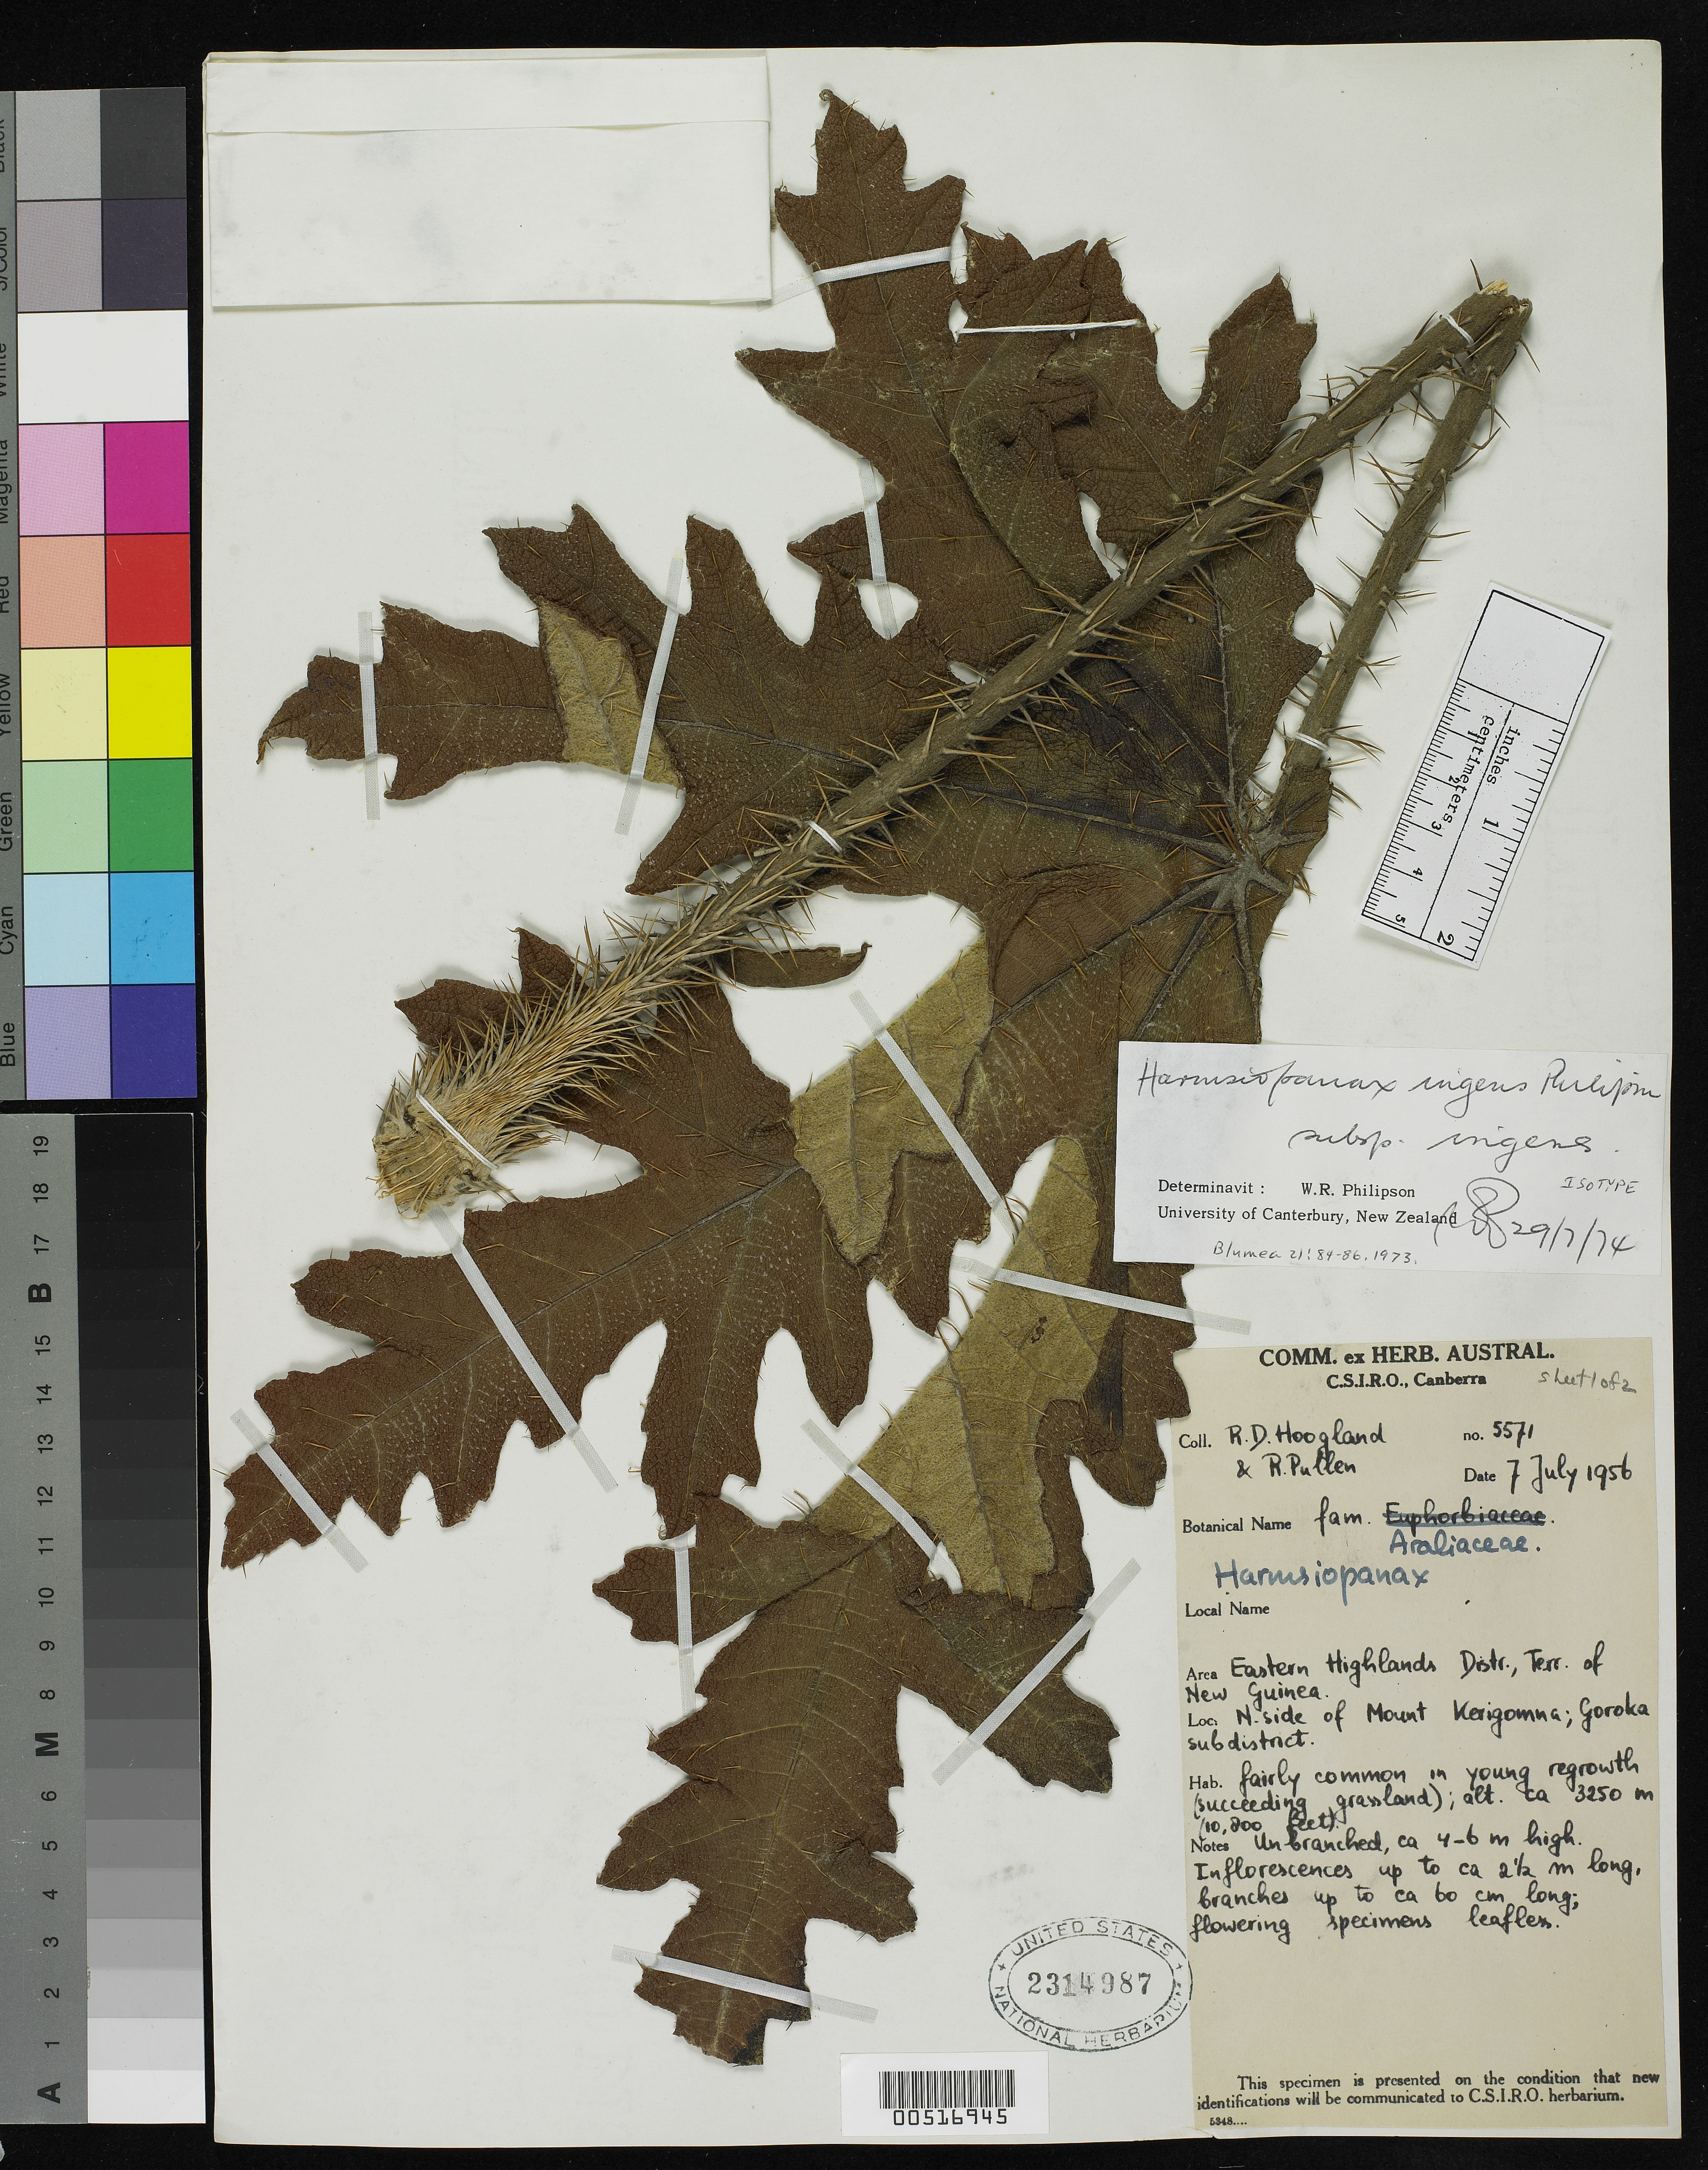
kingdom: Plantae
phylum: Tracheophyta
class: Magnoliopsida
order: Apiales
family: Araliaceae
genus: Harmsiopanax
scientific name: Harmsiopanax ingens subsp. ingens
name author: Philipson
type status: Isotype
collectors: R. D. Hoogland & R. Pullen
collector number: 5571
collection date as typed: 07 Jul 1956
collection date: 1956-07-07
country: Papua New Guinea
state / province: Eastern Highlands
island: New Guinea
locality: N side of Mount Kerigomna, Goroka subdistrict.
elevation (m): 3250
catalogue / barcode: US 2314987